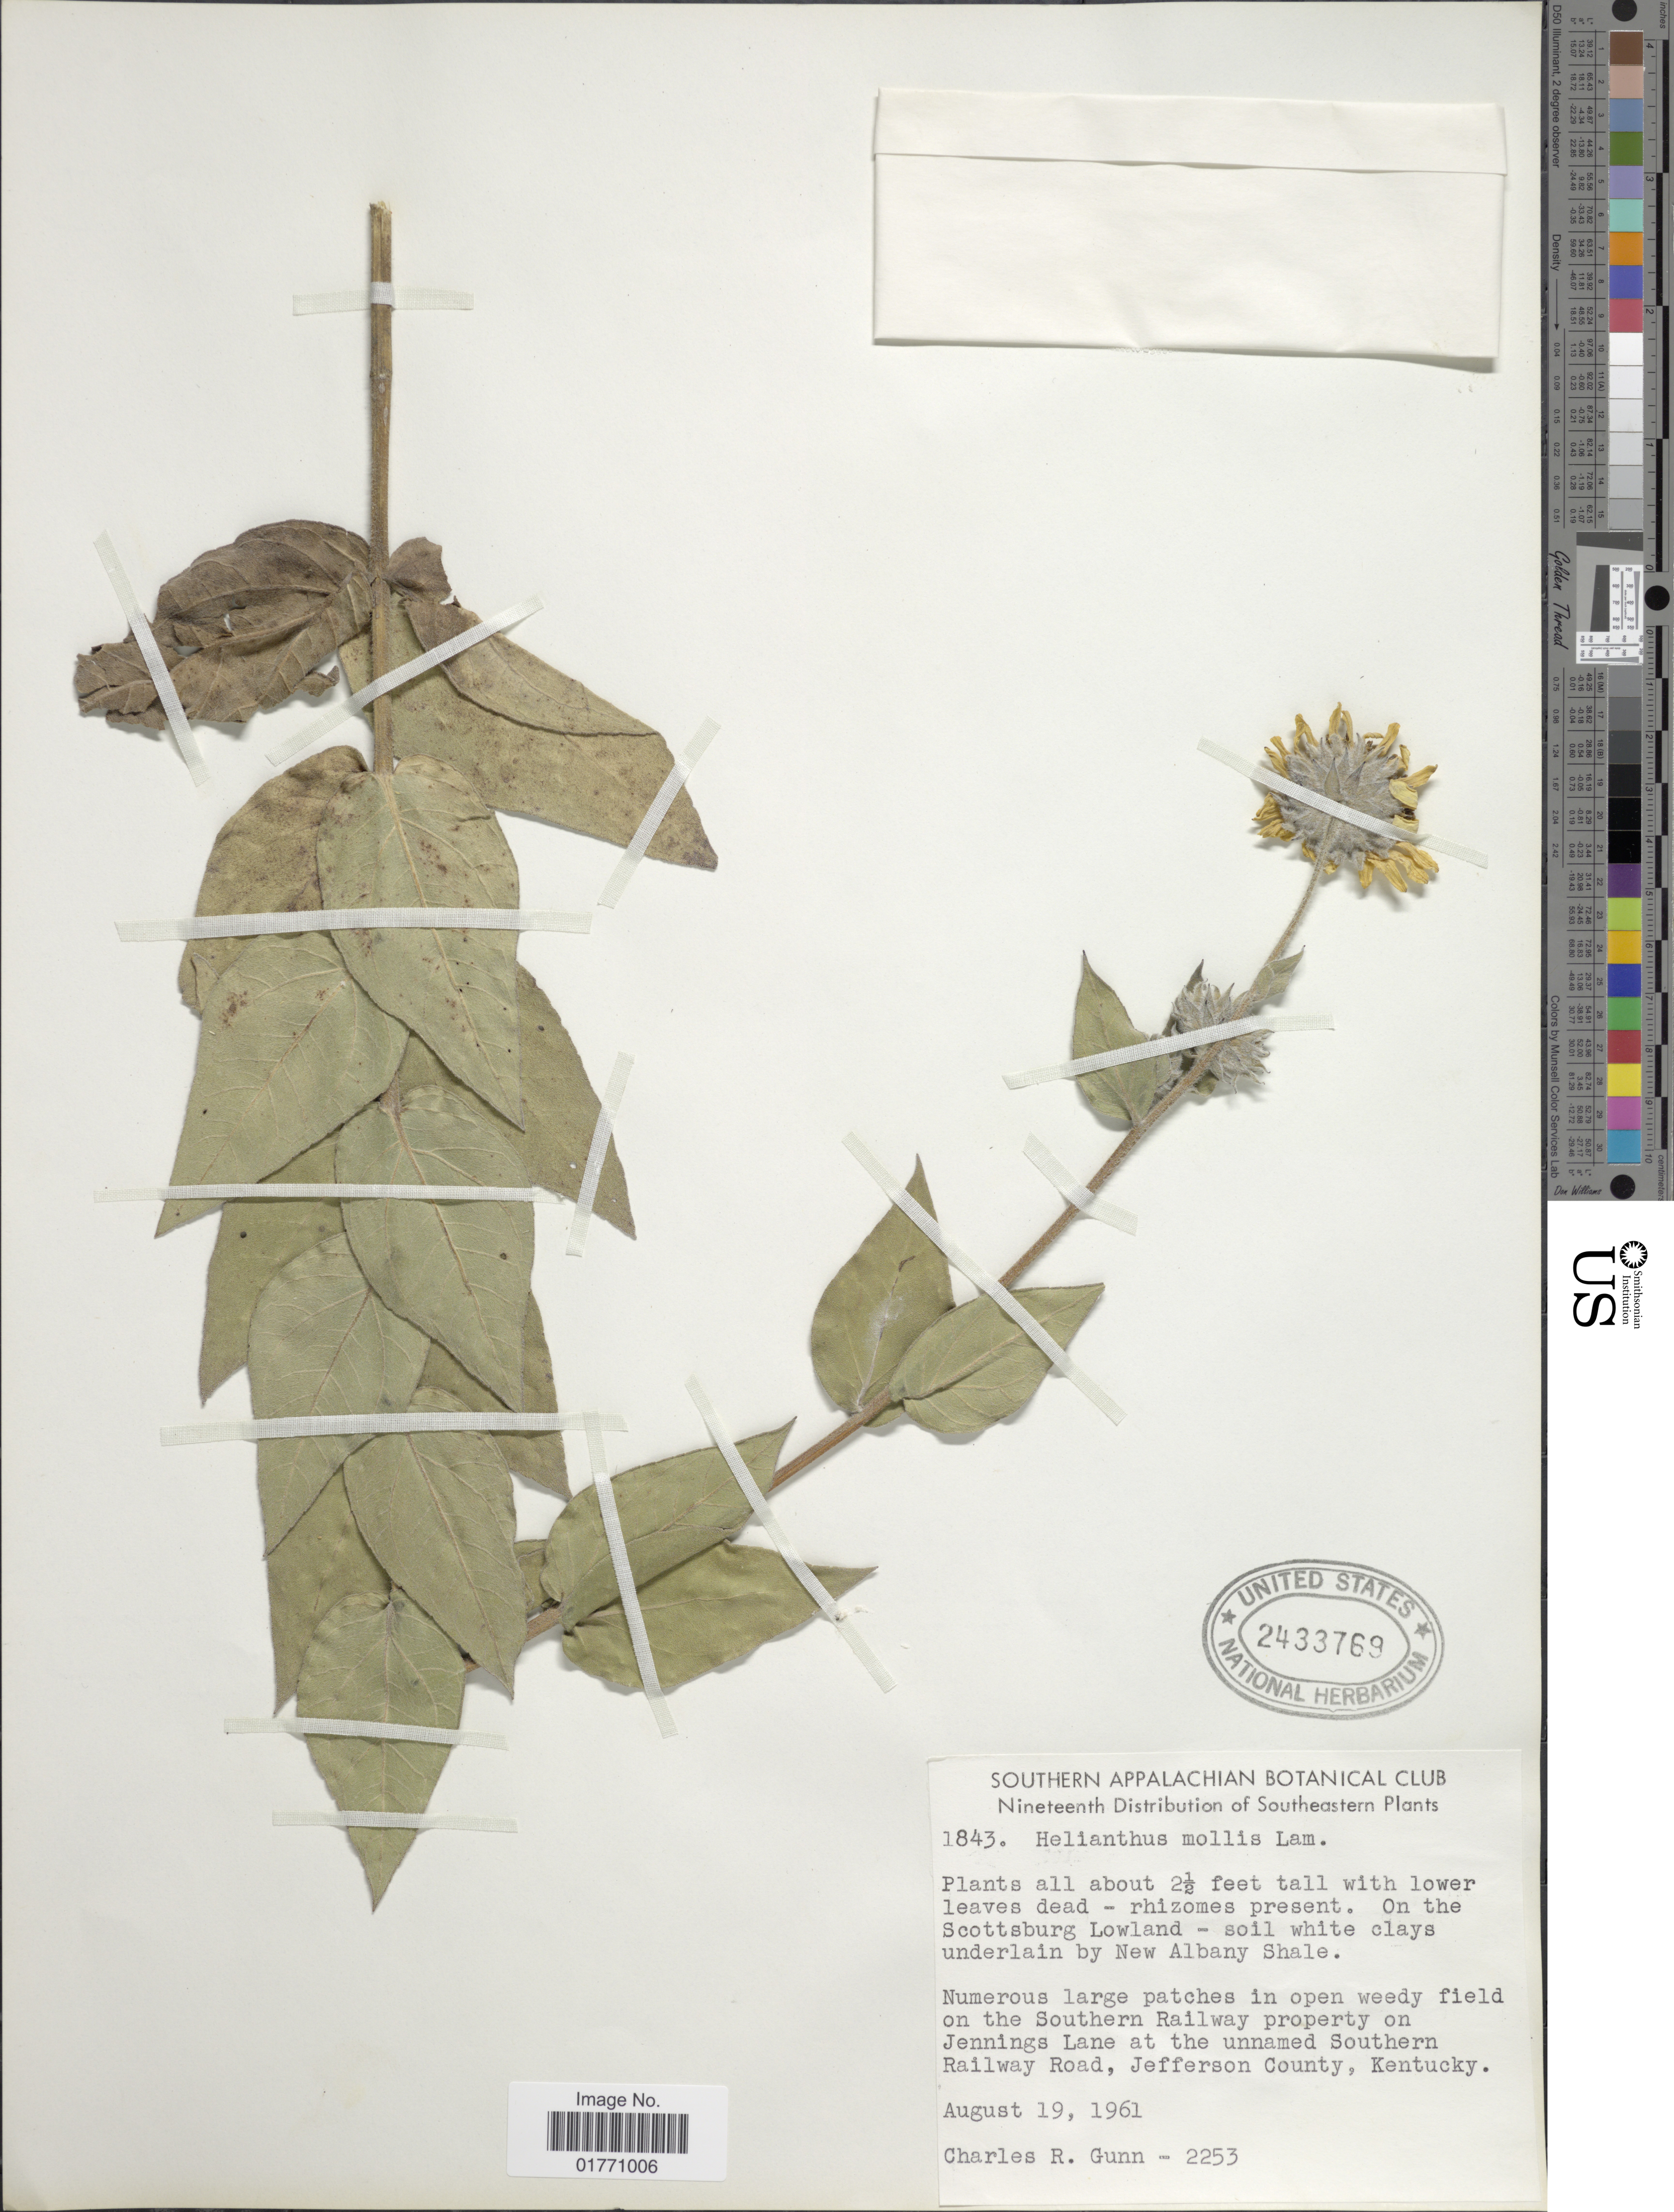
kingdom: Plantae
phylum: Tracheophyta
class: Magnoliopsida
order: Asterales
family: Asteraceae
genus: Helianthus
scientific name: Helianthus mollis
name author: Lam.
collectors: C. R. Gunn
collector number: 2253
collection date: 1961-08-19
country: United States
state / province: Kentucky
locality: On the Scottsburg Lowland, on the Southern Railway property on Jennings Lane at the unnamed Southern Railway Road, Jefferson County.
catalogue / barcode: US 2433769